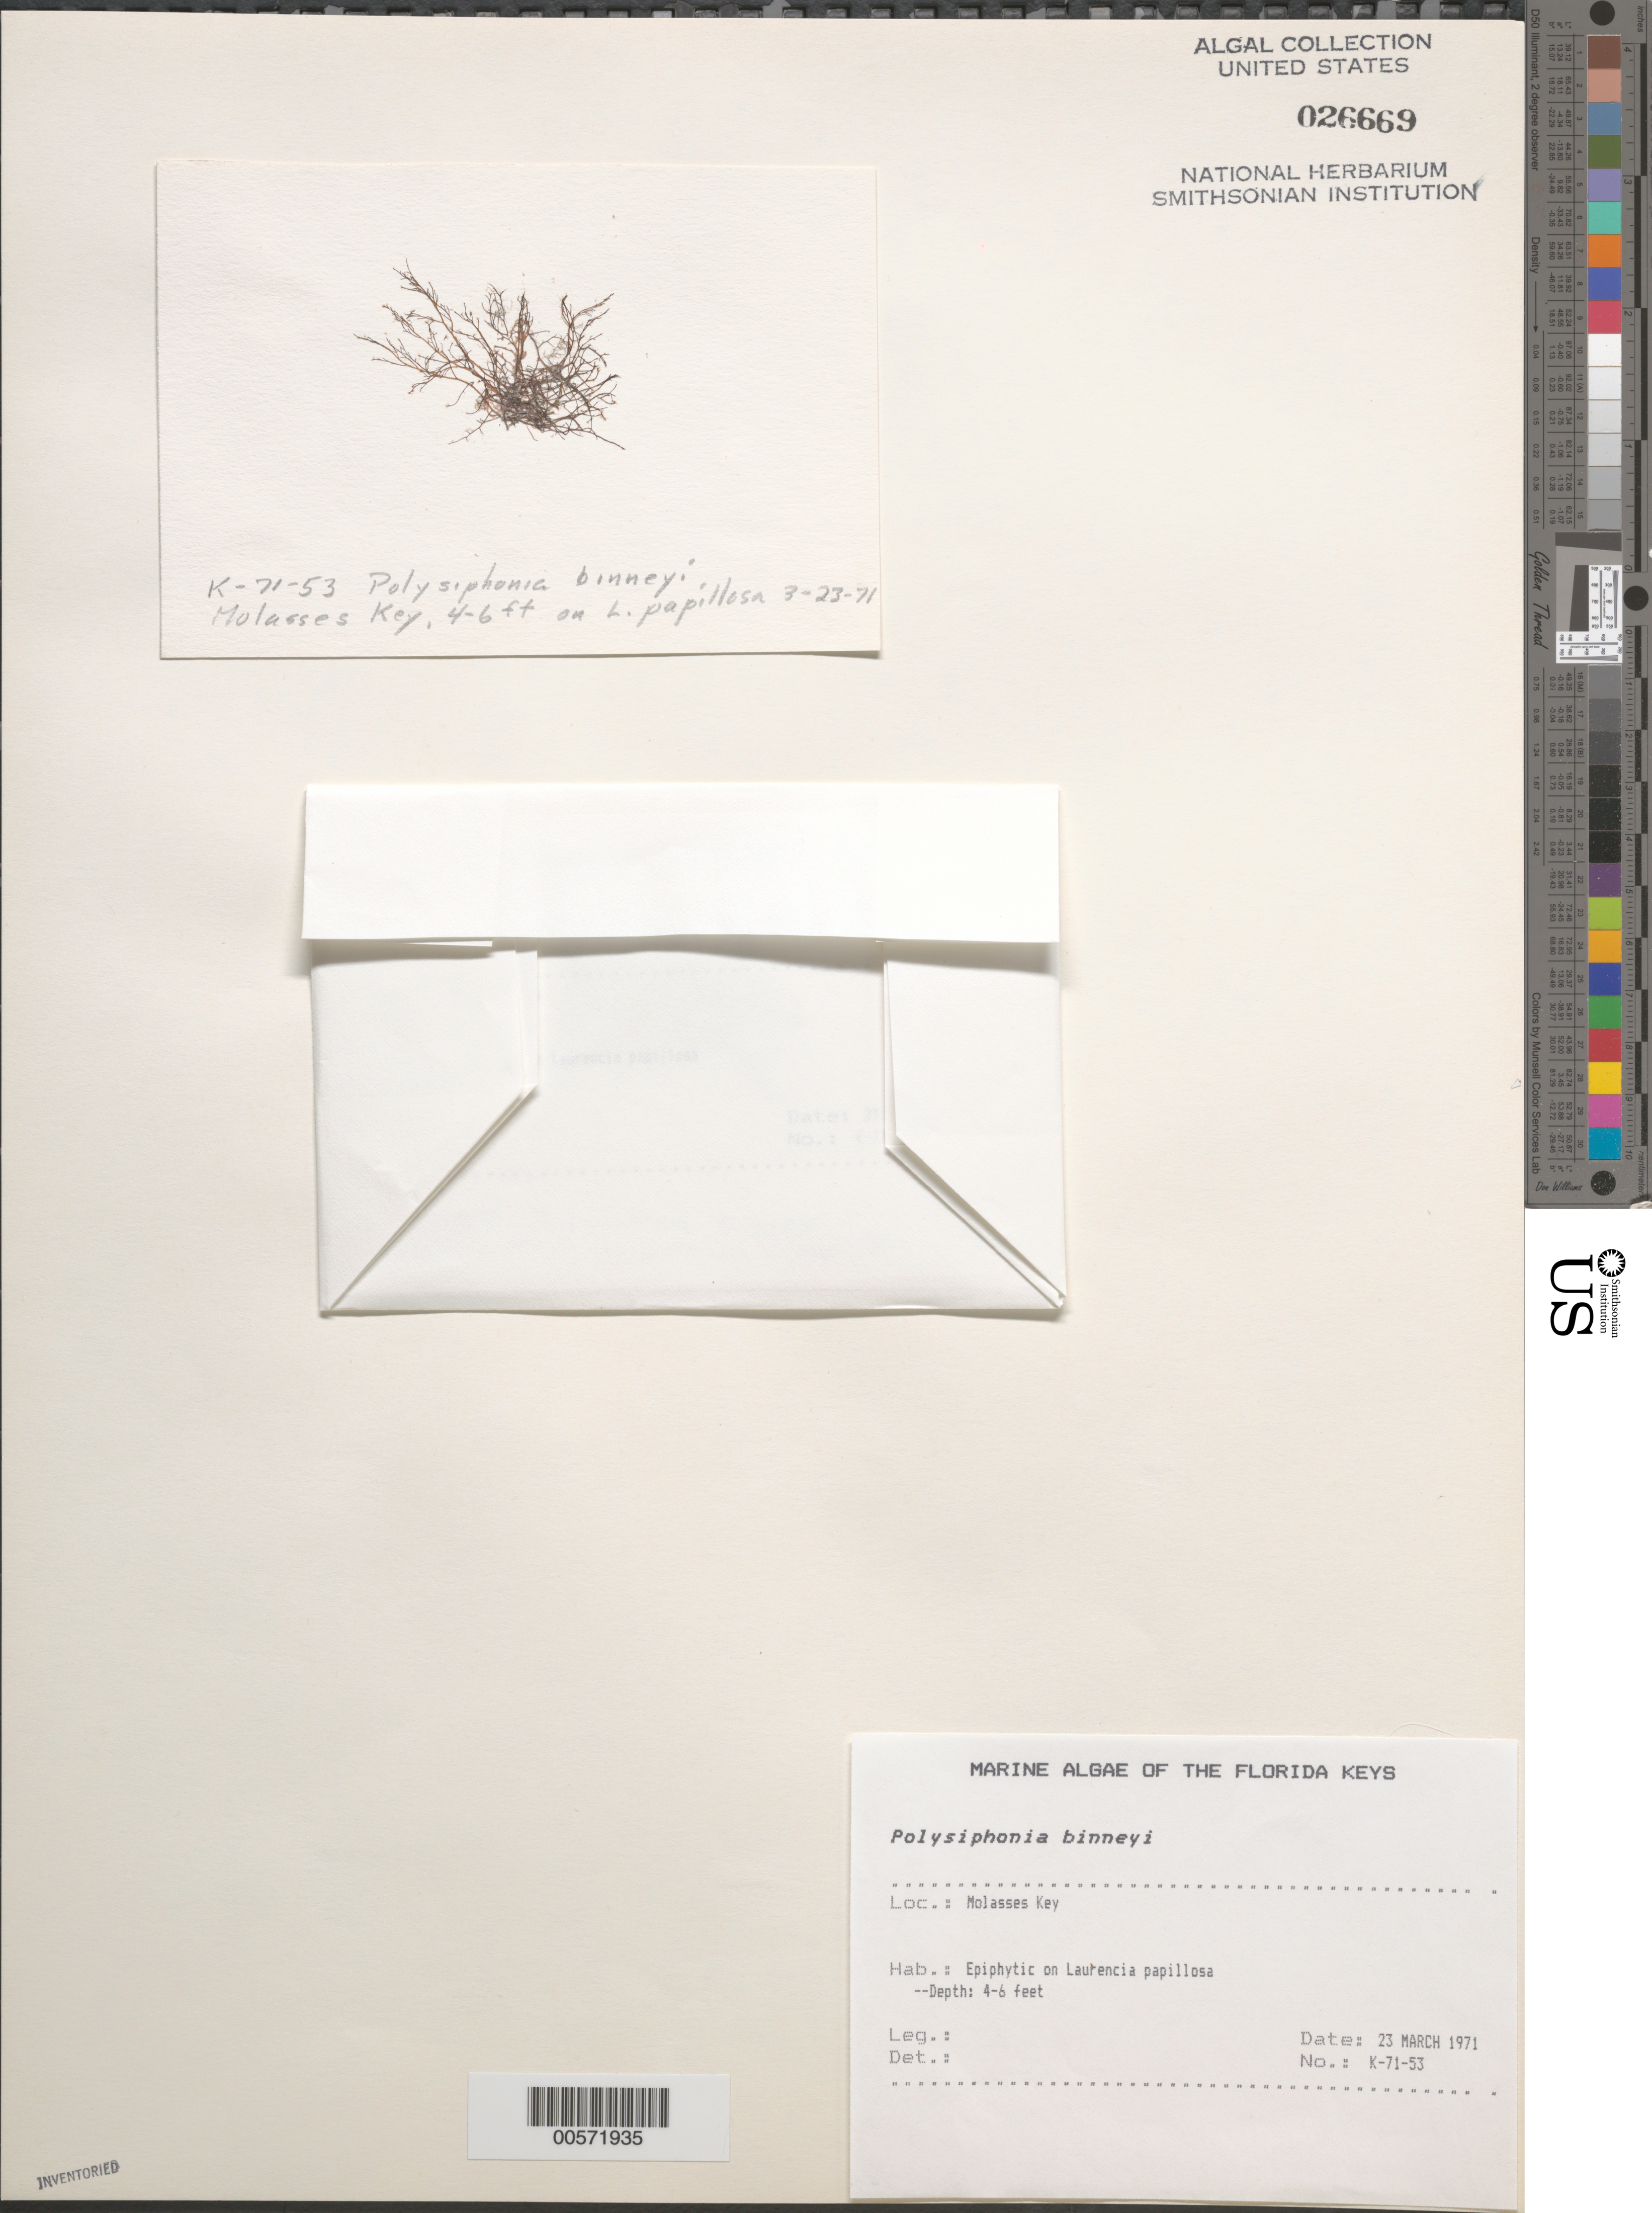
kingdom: Plantae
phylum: Rhodophyta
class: Florideophyceae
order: Ceramiales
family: Rhodomelaceae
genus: Polysiphonia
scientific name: Polysiphonia binneyi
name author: Harv.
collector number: K-71-53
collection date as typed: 23 Mar 1971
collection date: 1971-03-23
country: United States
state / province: Florida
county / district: Monroe County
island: Molasses Key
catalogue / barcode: US 26669